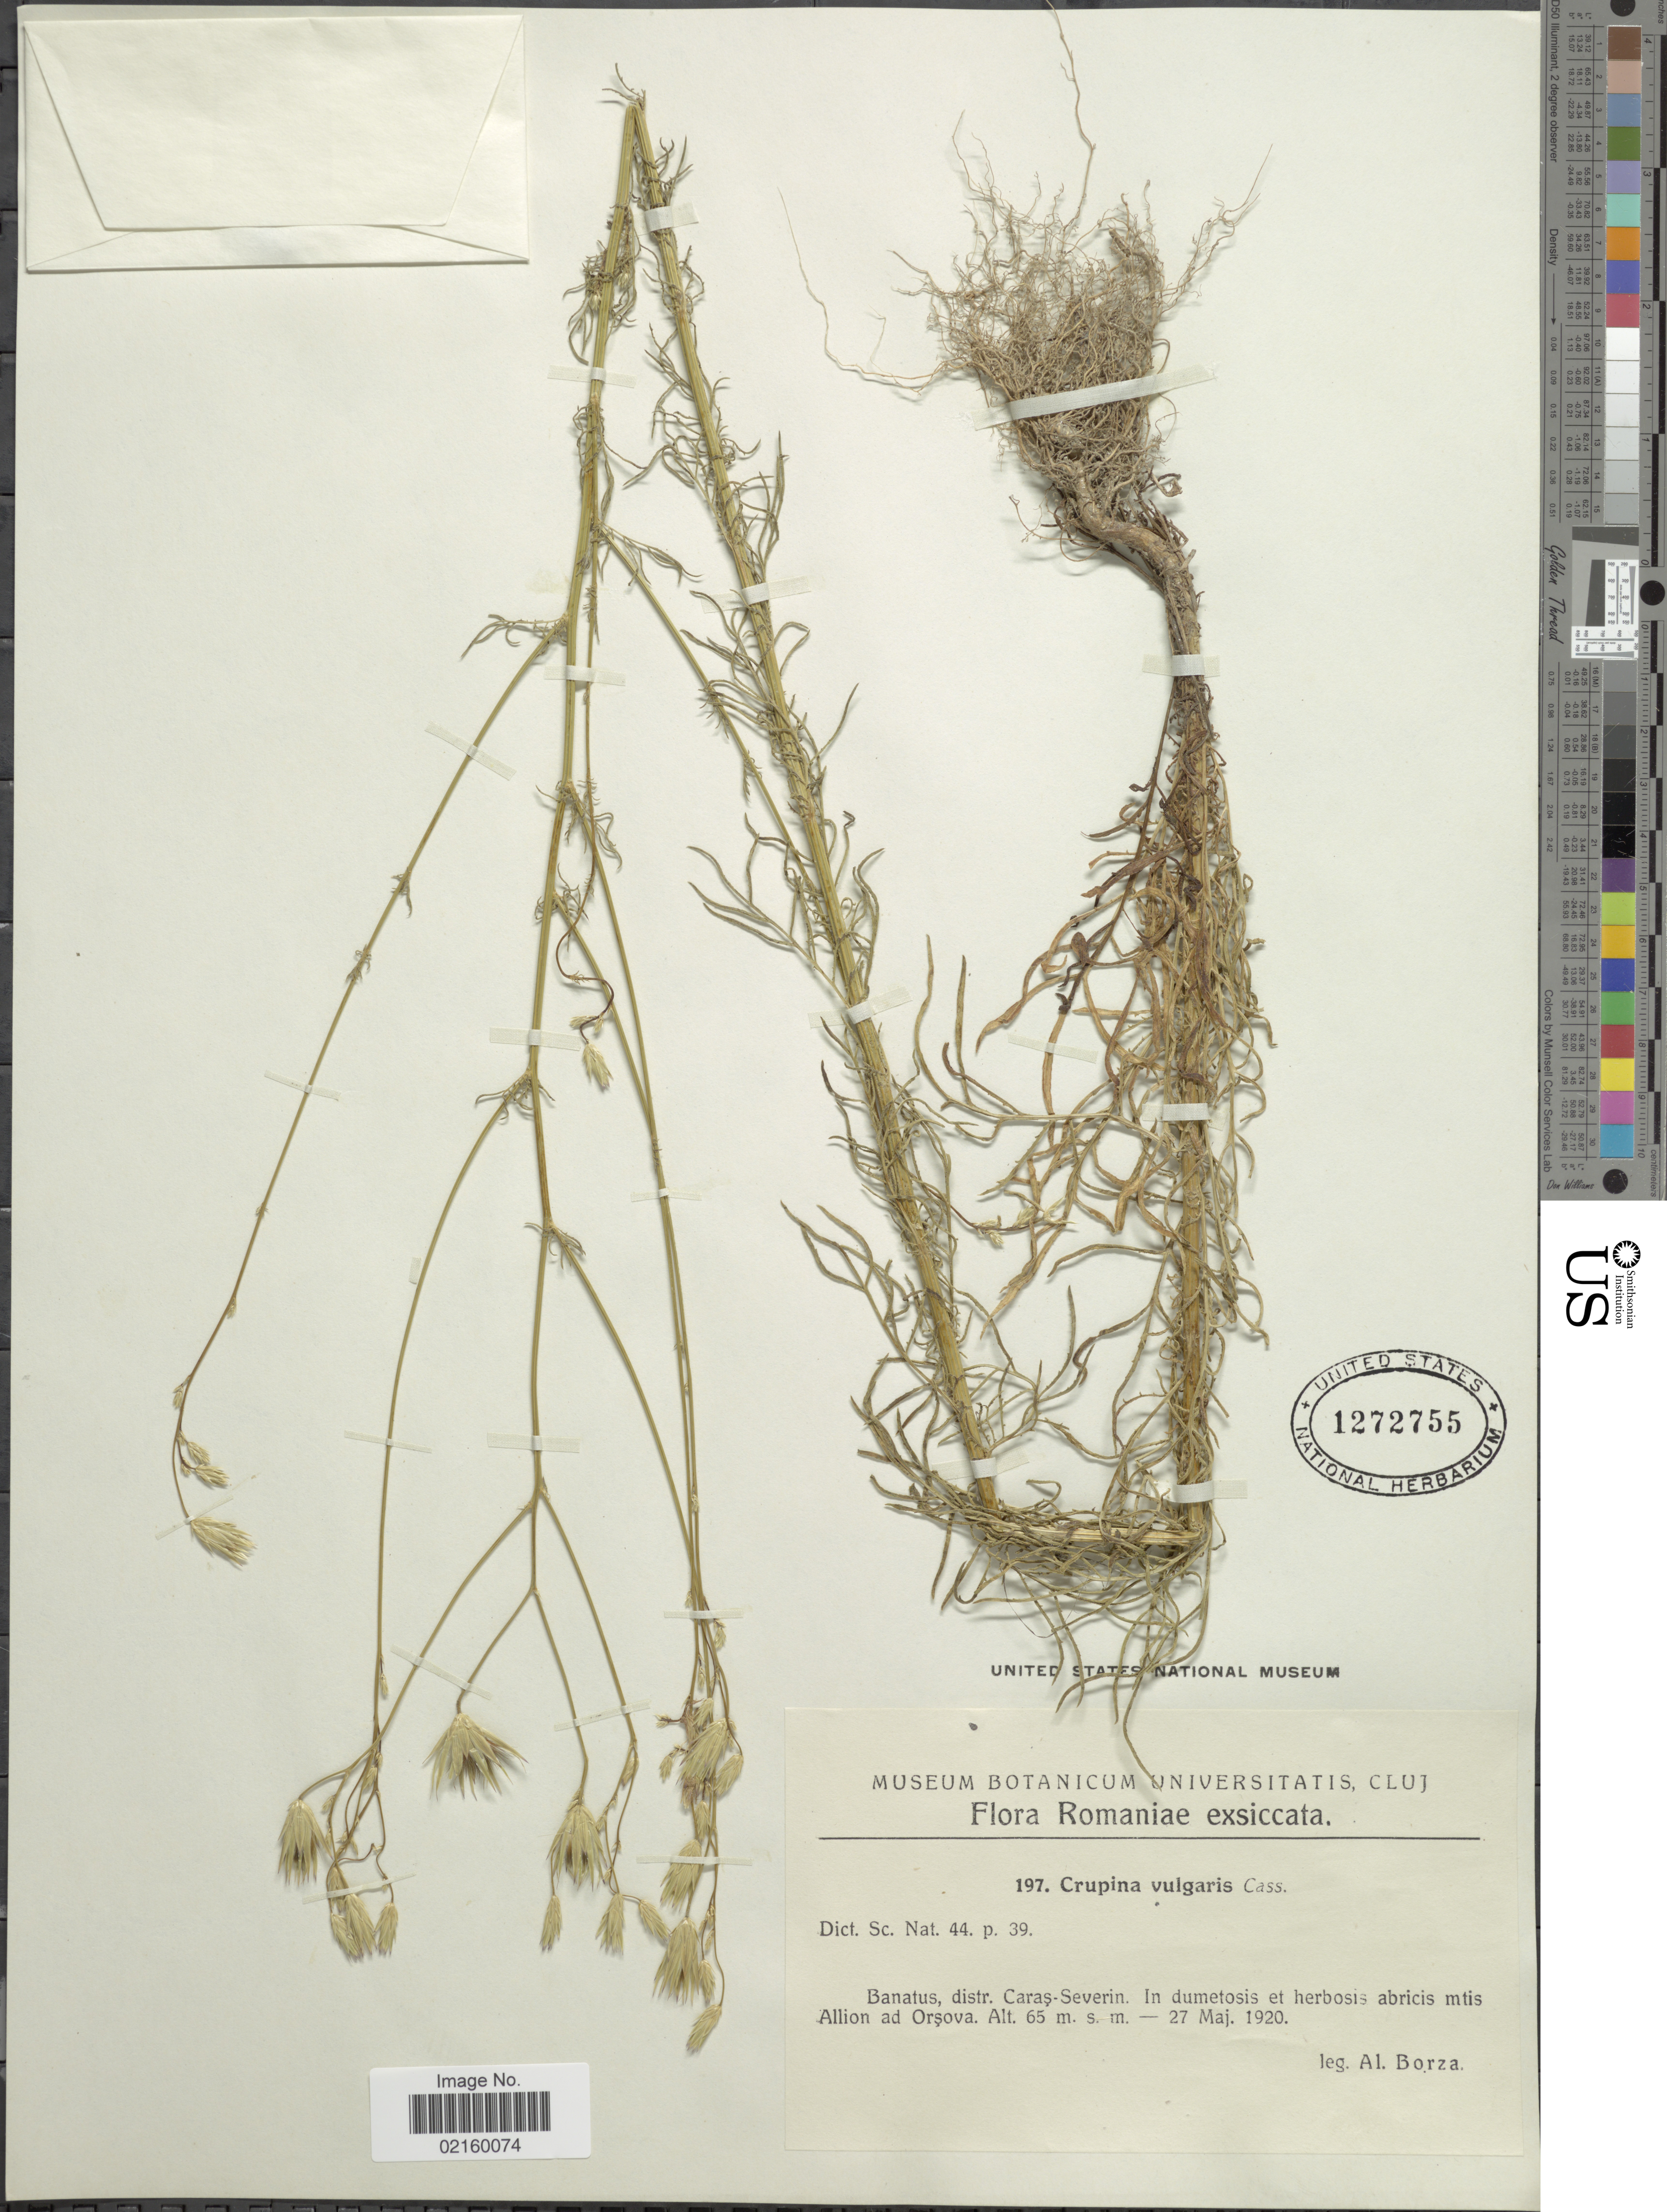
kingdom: Plantae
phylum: Tracheophyta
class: Magnoliopsida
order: Asterales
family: Asteraceae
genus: Crupina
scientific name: Crupina vulgaris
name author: Pers. ex Cass.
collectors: A. Borza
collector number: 197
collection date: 1920-05-27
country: Romania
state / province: Caras-Severin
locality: Banatus, abricis mtis Allion ad Orsova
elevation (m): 65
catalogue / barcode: US 1272755